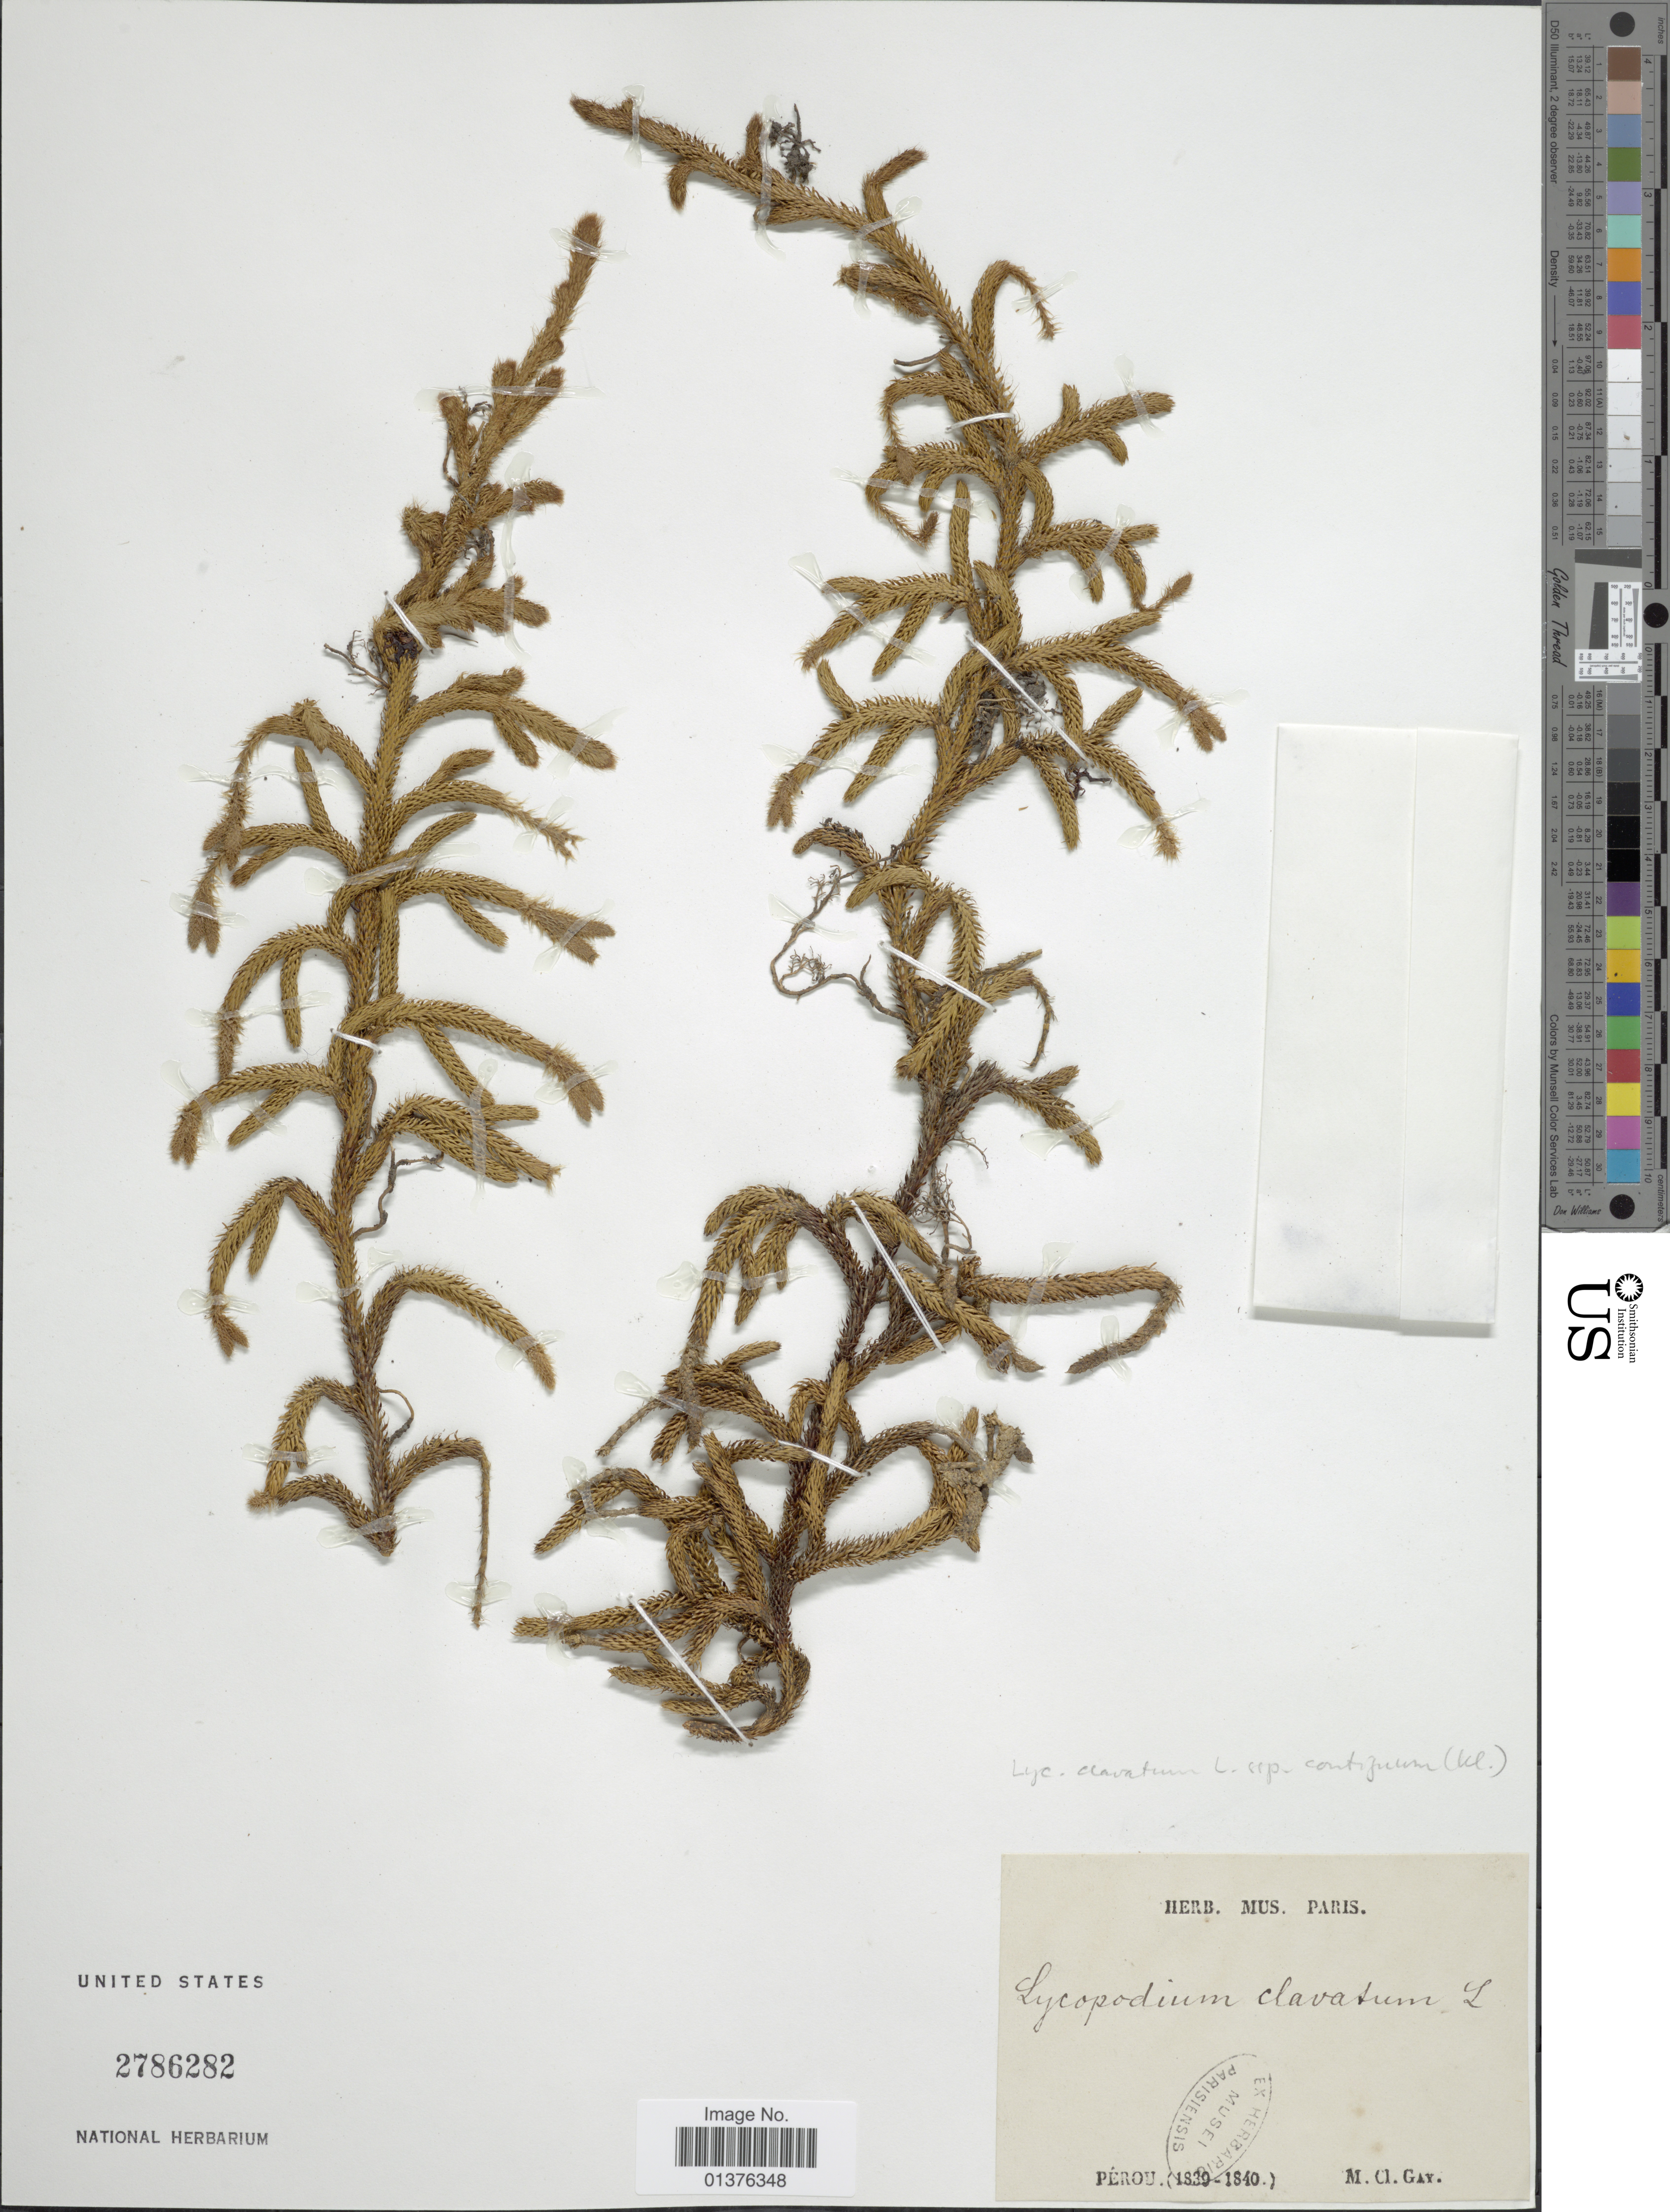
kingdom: Plantae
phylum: Tracheophyta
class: Lycopodiopsida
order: Lycopodiales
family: Lycopodiaceae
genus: Lycopodium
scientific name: Lycopodium clavatum subsp. contiguum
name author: (Klotzsch) B. Øllg.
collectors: M. Gay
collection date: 1839/1840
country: Peru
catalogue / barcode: US 2786282